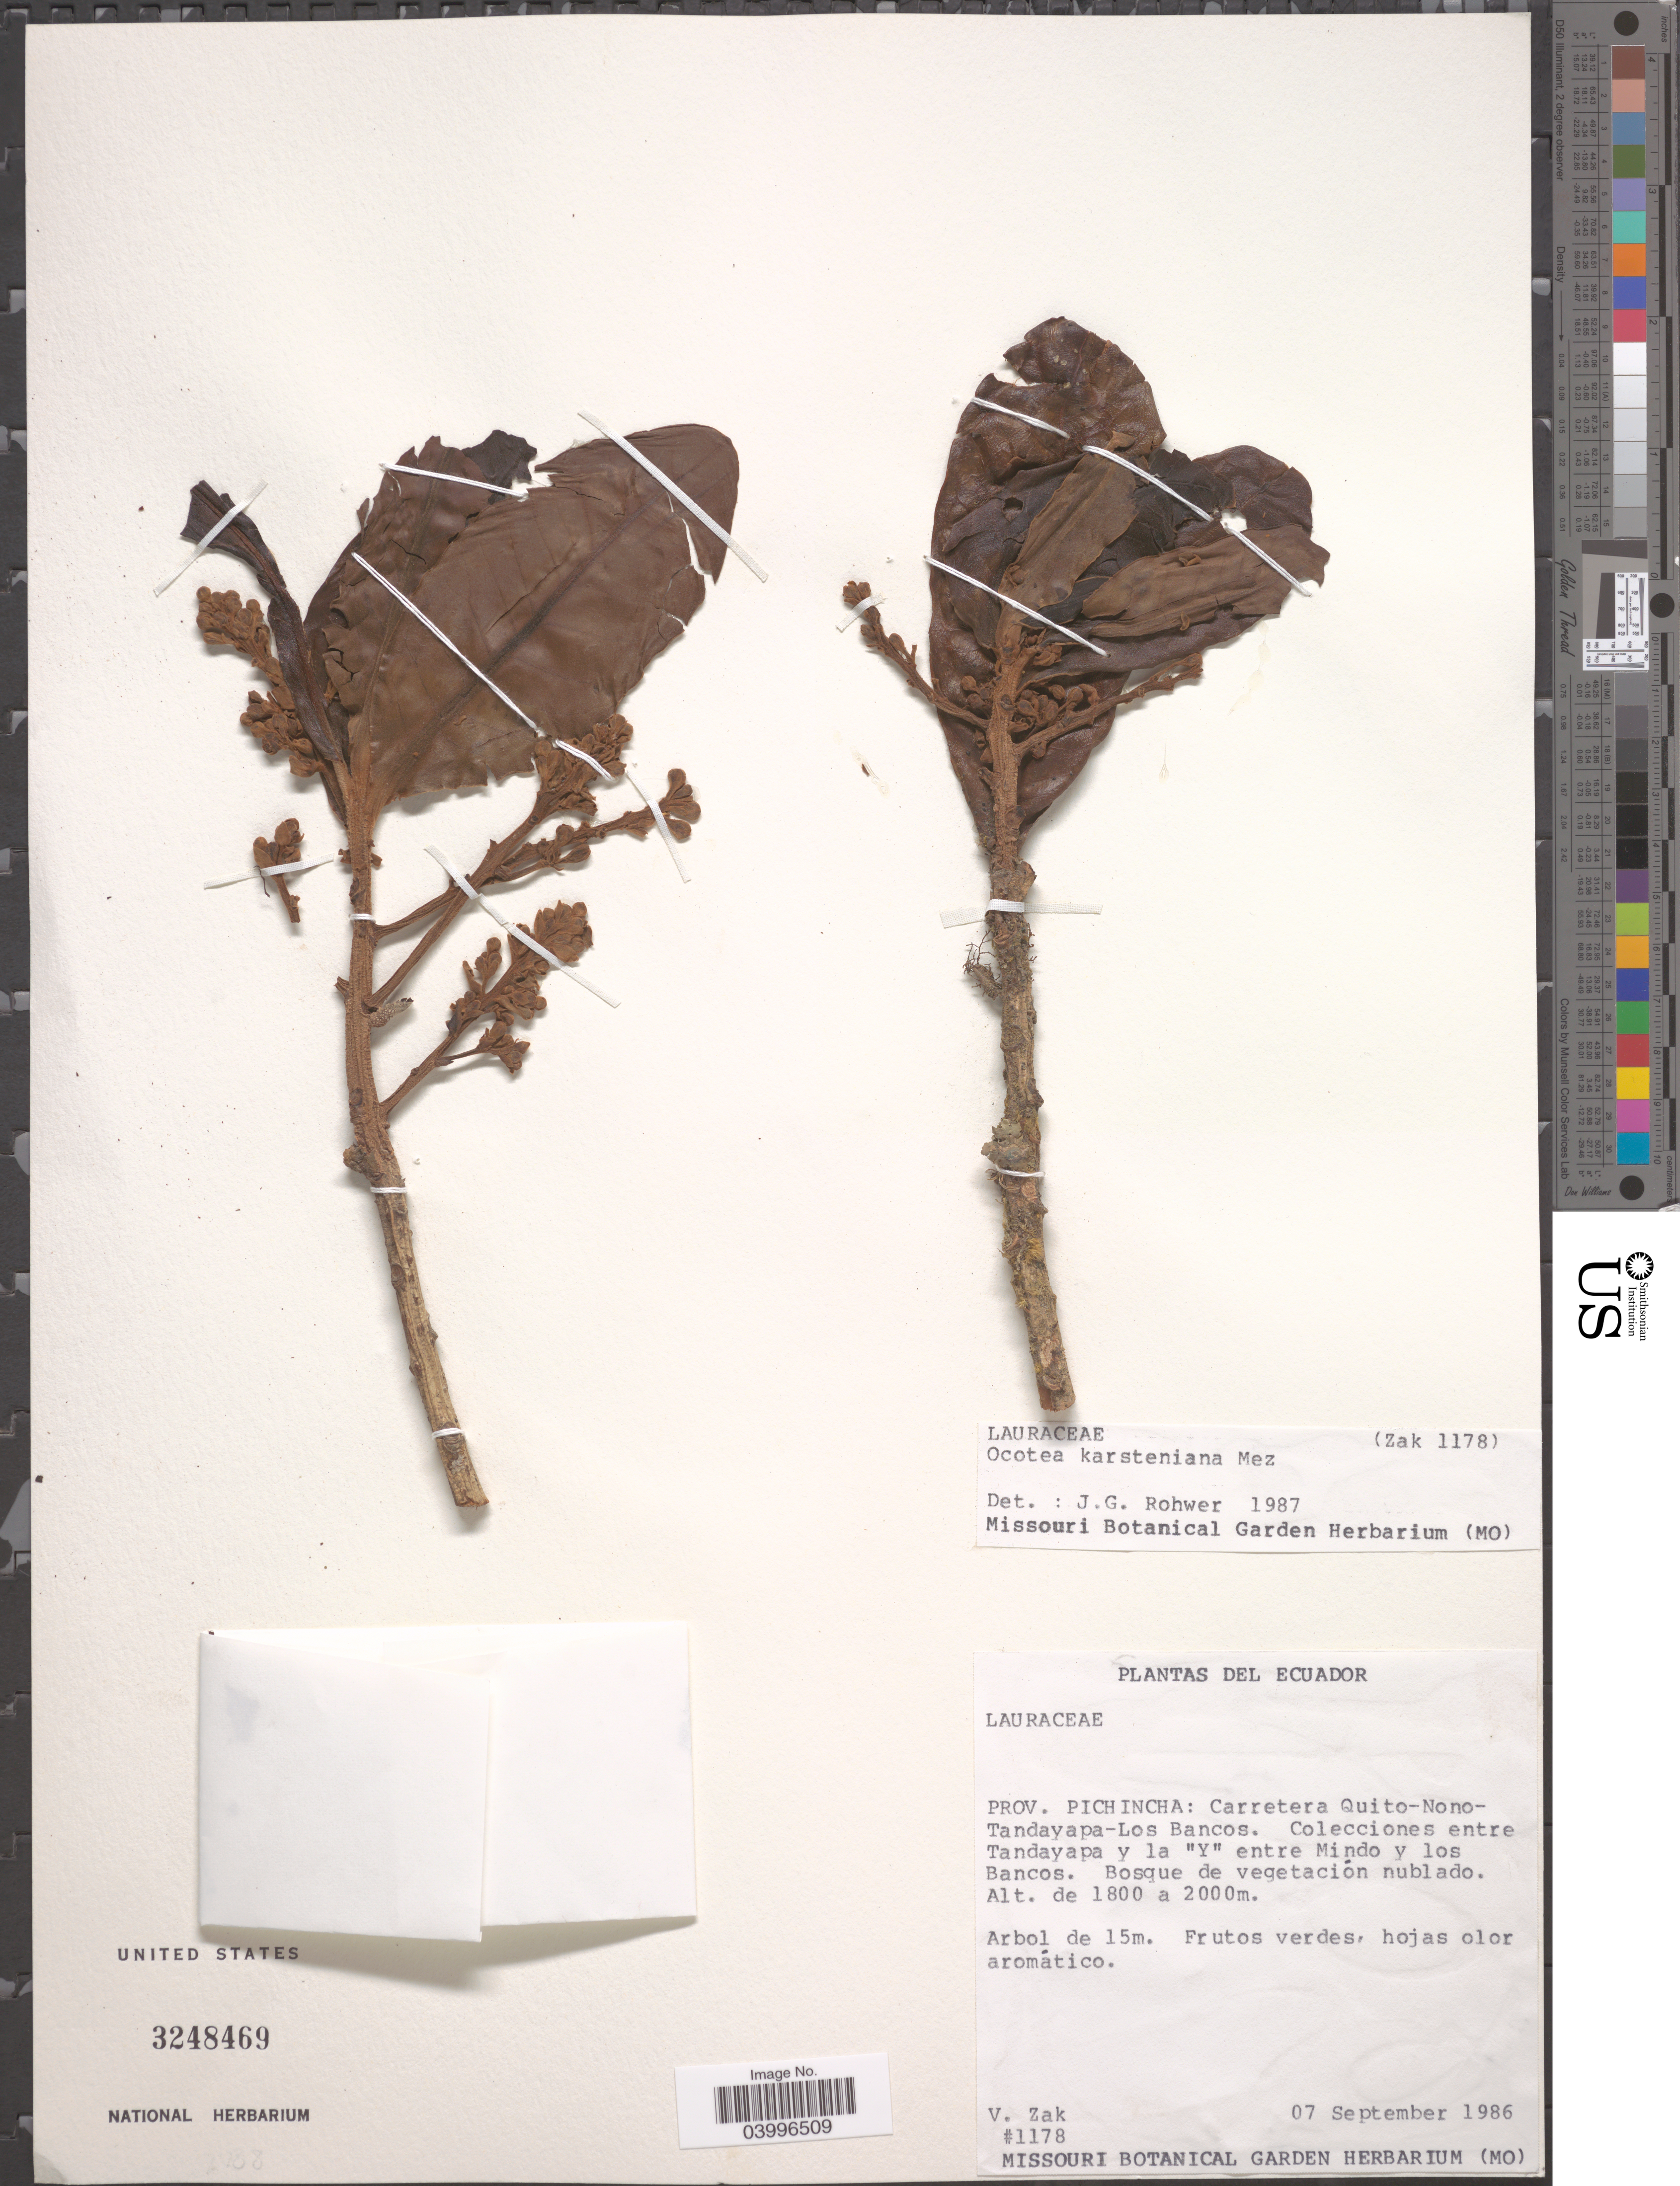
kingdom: Plantae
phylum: Tracheophyta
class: Magnoliopsida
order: Laurales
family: Lauraceae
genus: Ocotea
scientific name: Ocotea karsteniana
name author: Mez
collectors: V. Zak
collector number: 1178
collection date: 1986-09-07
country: Ecuador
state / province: Pichincha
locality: Carretera Quito-Nono-Tandayapa-Los Bancos. Colecciones entre Tandayapa y la "Y" entre Mindo y los Bancos.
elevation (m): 1800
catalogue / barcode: US 3248469